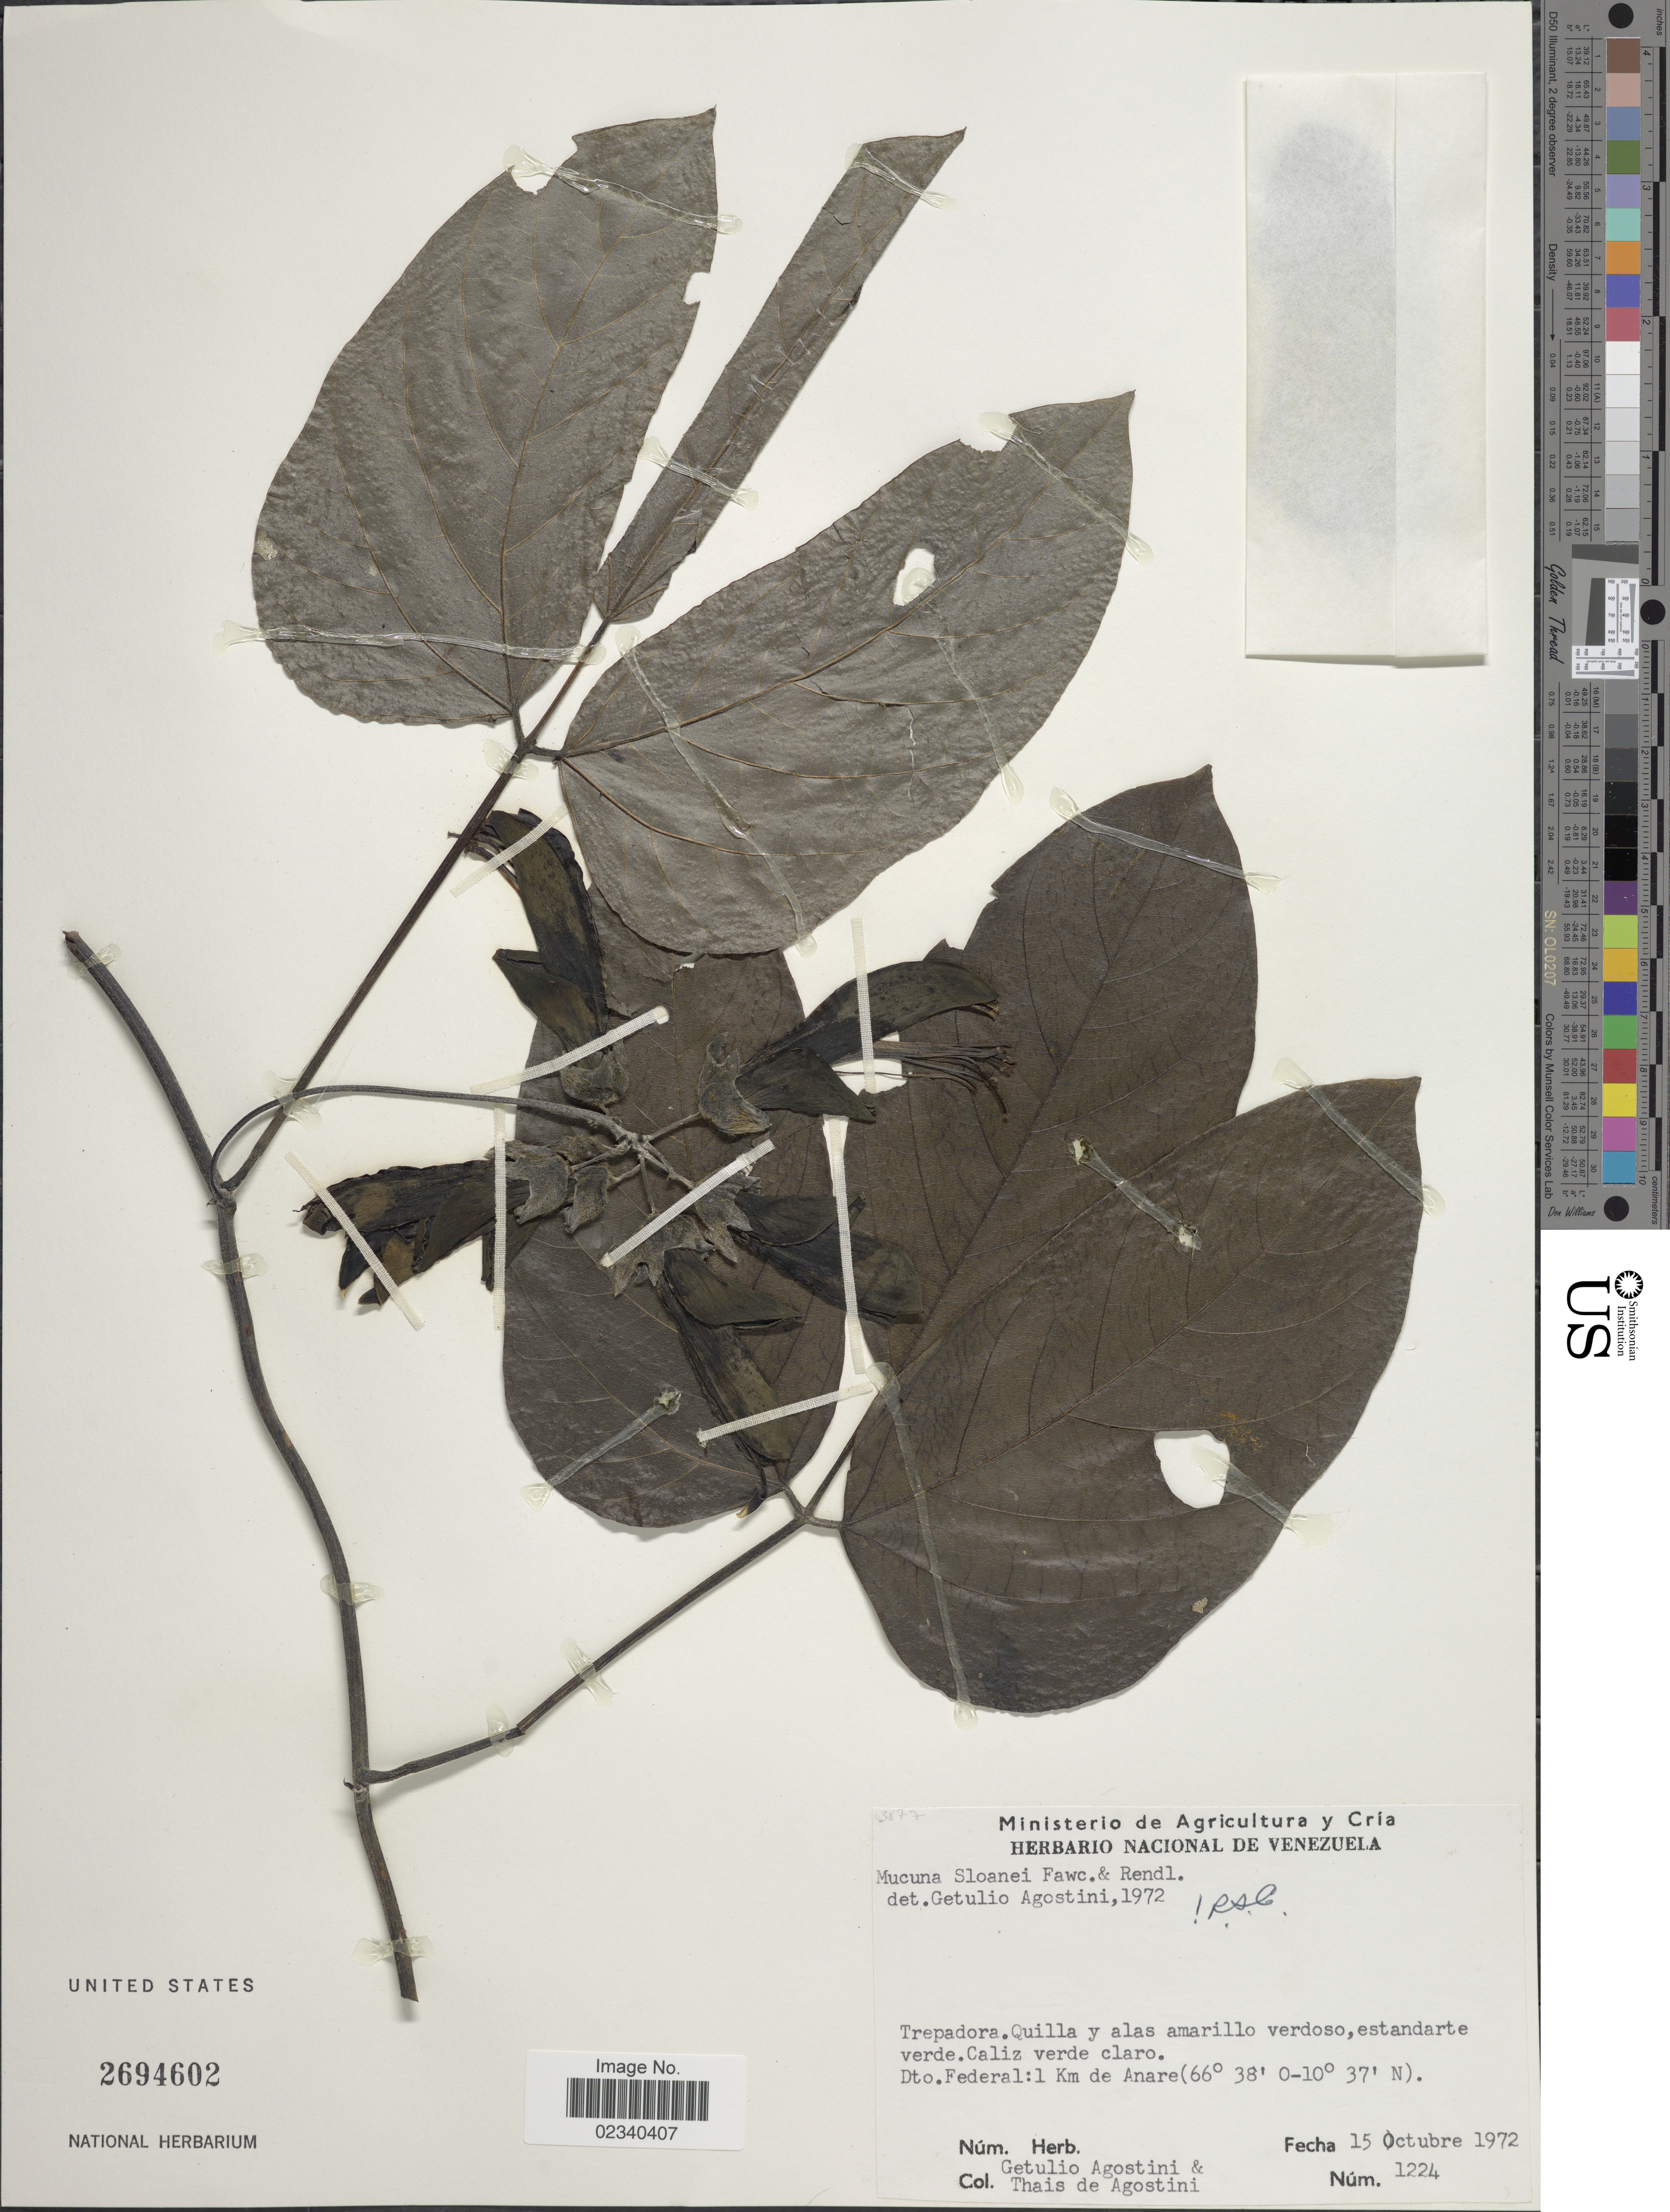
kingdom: Plantae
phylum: Tracheophyta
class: Magnoliopsida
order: Fabales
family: Fabaceae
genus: Mucuna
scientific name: Mucuna sloanei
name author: Fawc. & Rendle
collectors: G. Agostini & T. Agostini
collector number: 1224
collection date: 1972-10-15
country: Venezuela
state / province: Distrito Federal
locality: Dto. Federal: 1 Km de Anare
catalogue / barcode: US 2694602